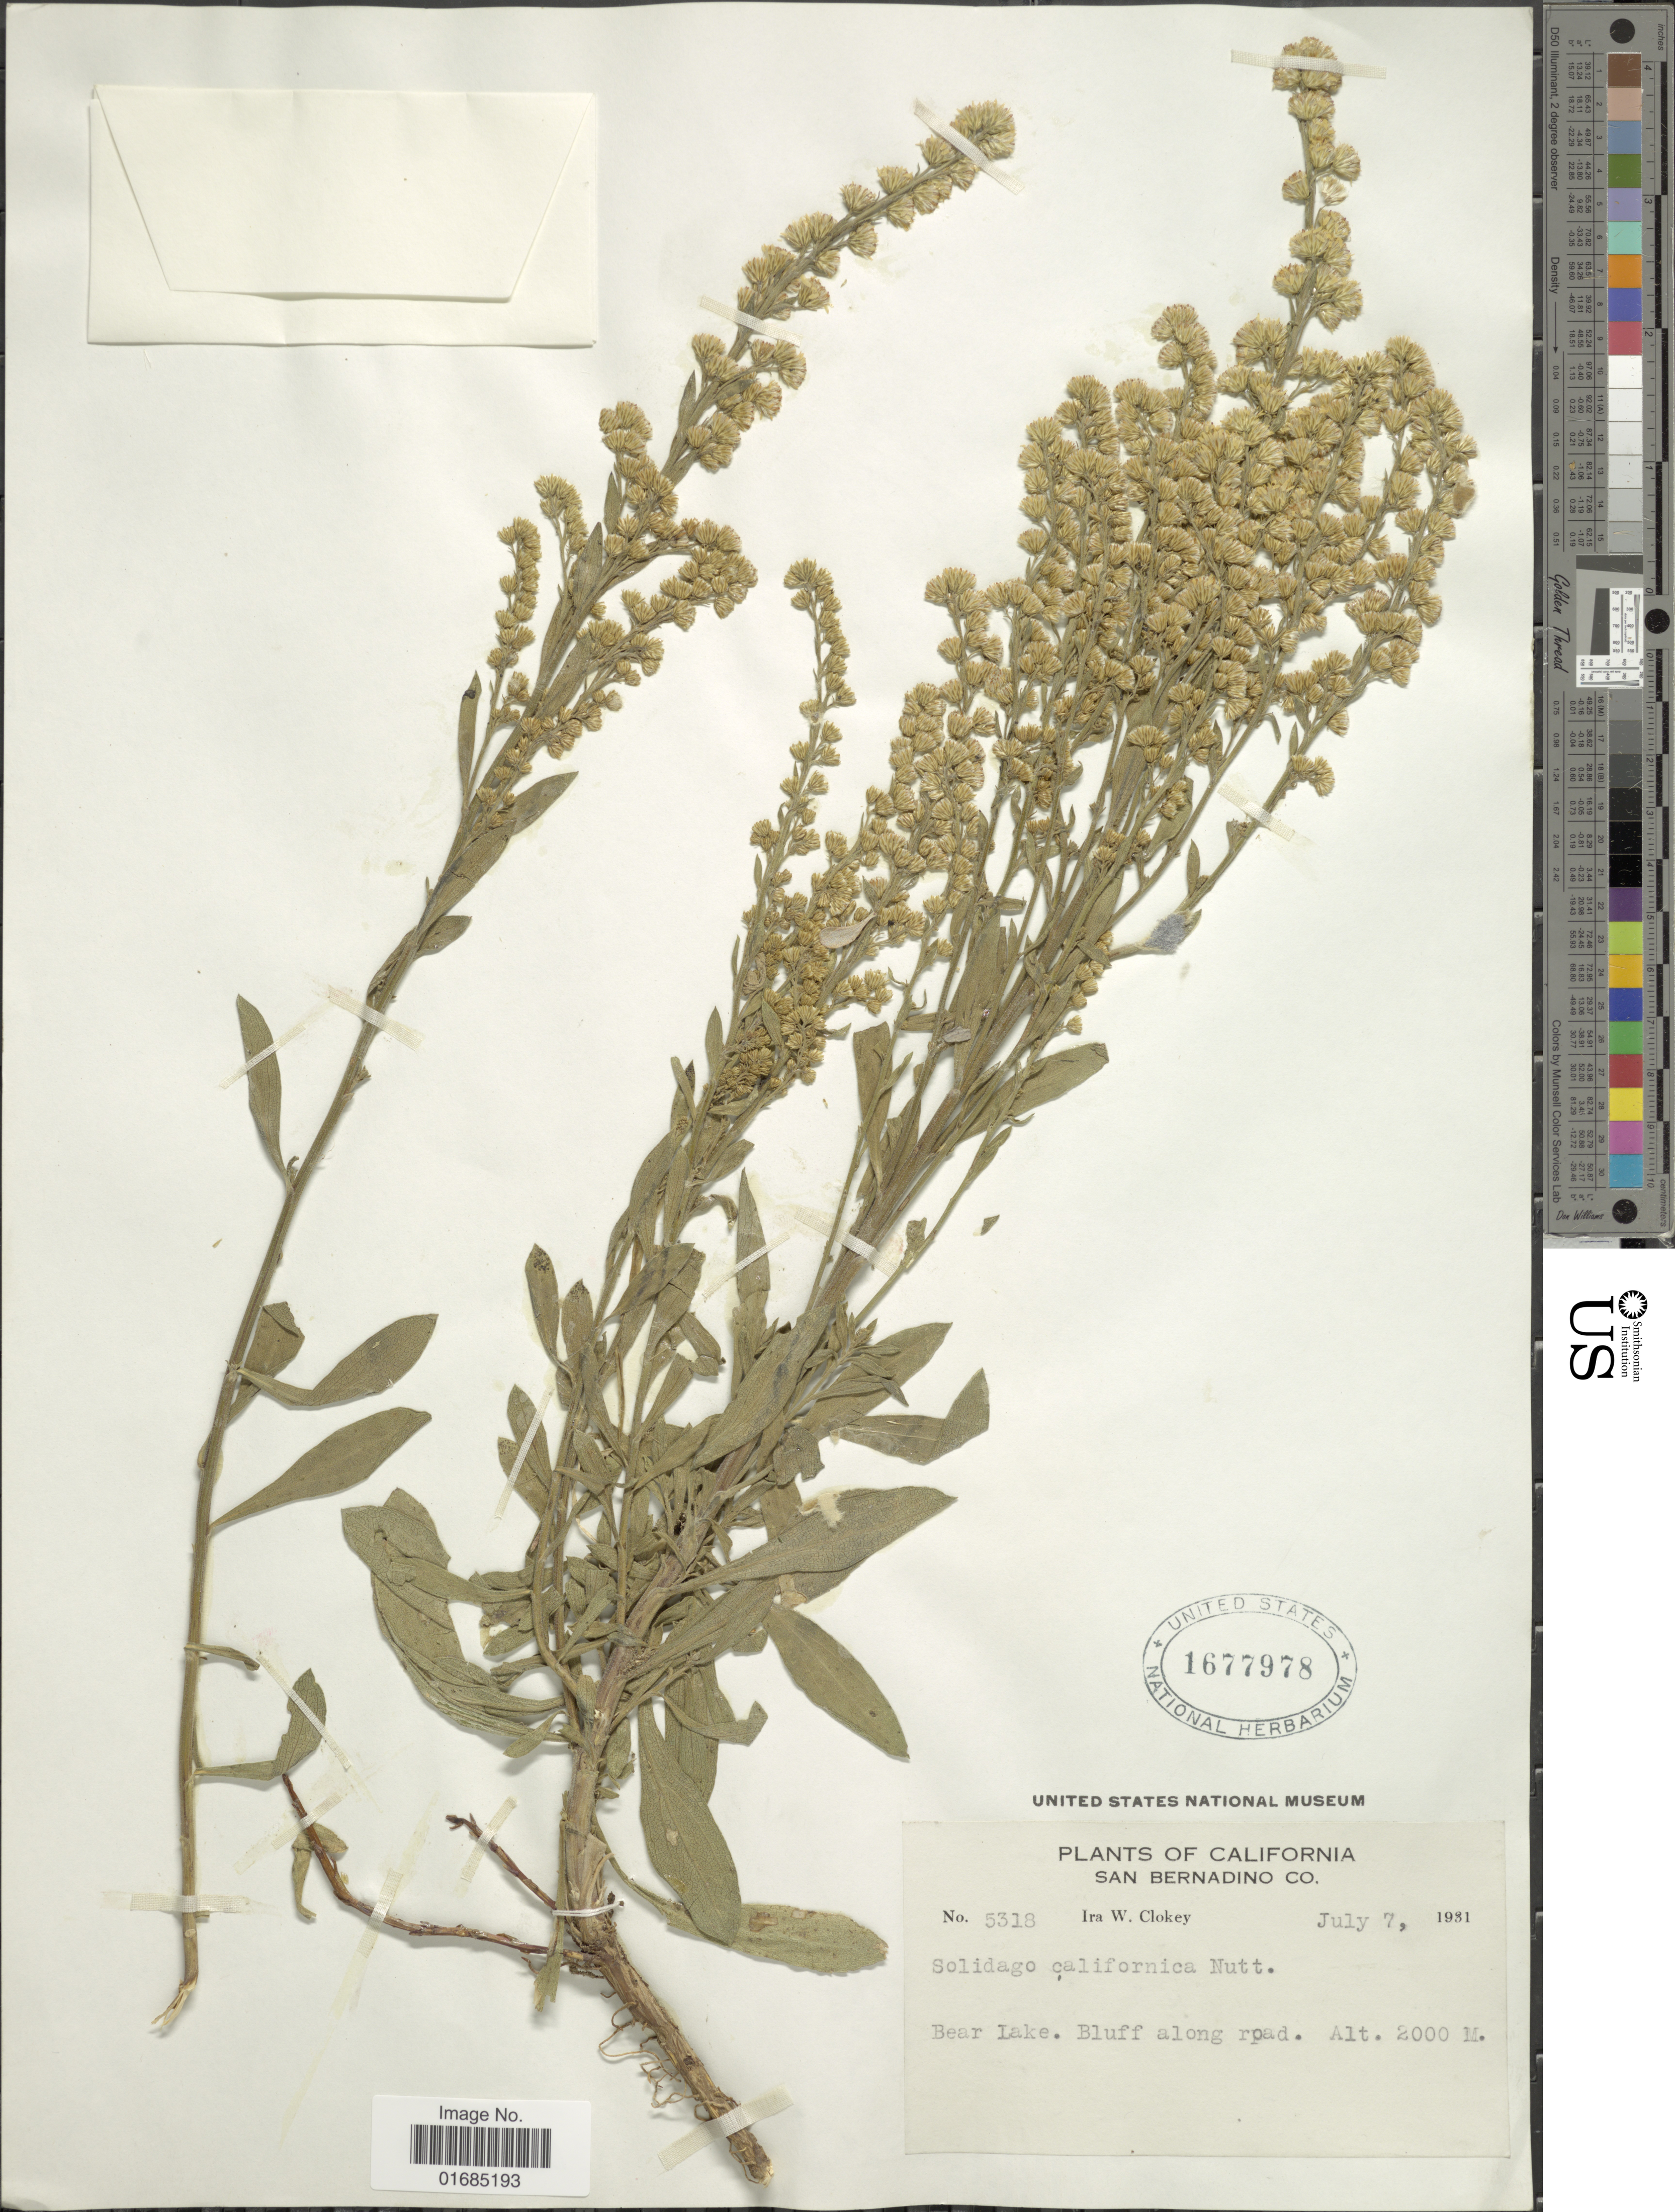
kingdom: Plantae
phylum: Tracheophyta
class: Magnoliopsida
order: Asterales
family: Asteraceae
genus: Solidago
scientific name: Solidago californica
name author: Nutt.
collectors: I. W. Clokey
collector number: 5318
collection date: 1931-07-07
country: United States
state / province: California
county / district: San Bernardino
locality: San Bernadino Co. Bear Lake. Bluff along road.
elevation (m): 2000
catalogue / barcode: US 1677978